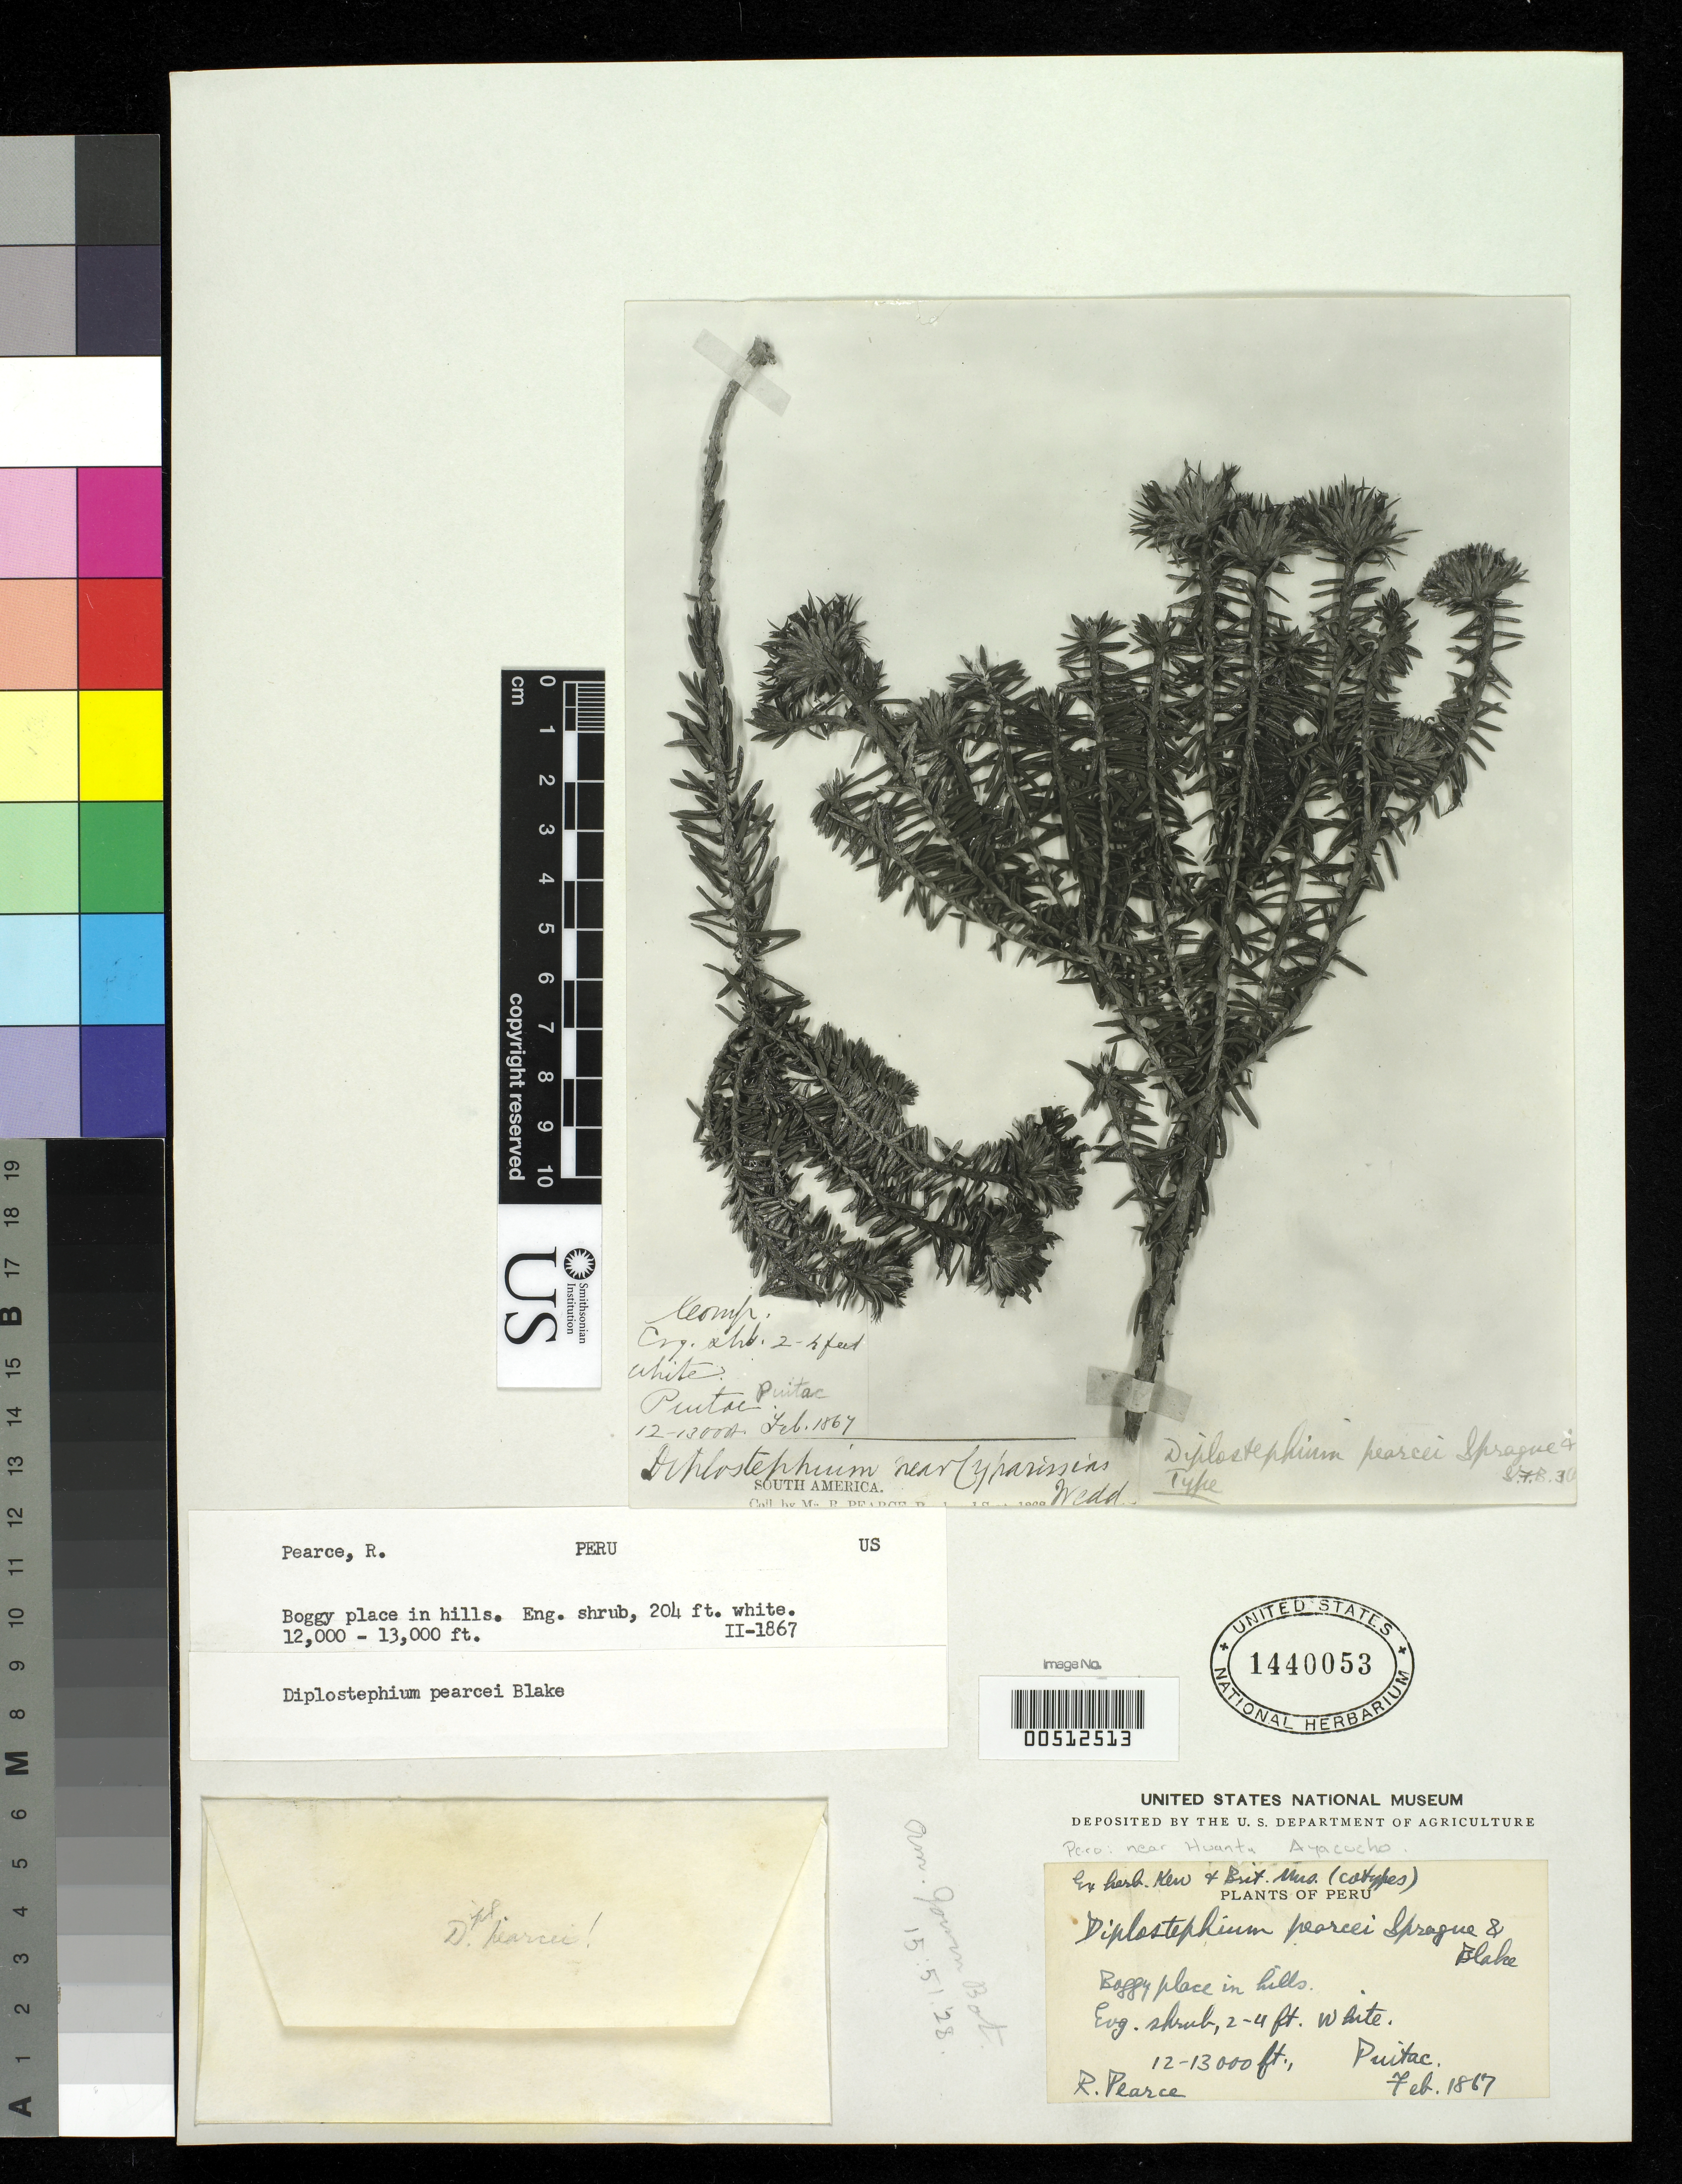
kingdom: Plantae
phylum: Tracheophyta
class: Magnoliopsida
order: Asterales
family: Asteraceae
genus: Diplostephium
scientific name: Diplostephium pearcei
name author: Sprague & S.F. Blake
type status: Type Fragment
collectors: R. Pearce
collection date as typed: Feb 1867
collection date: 1867-02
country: Peru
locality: Puitac, near Huanta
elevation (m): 3660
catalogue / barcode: US 1440053